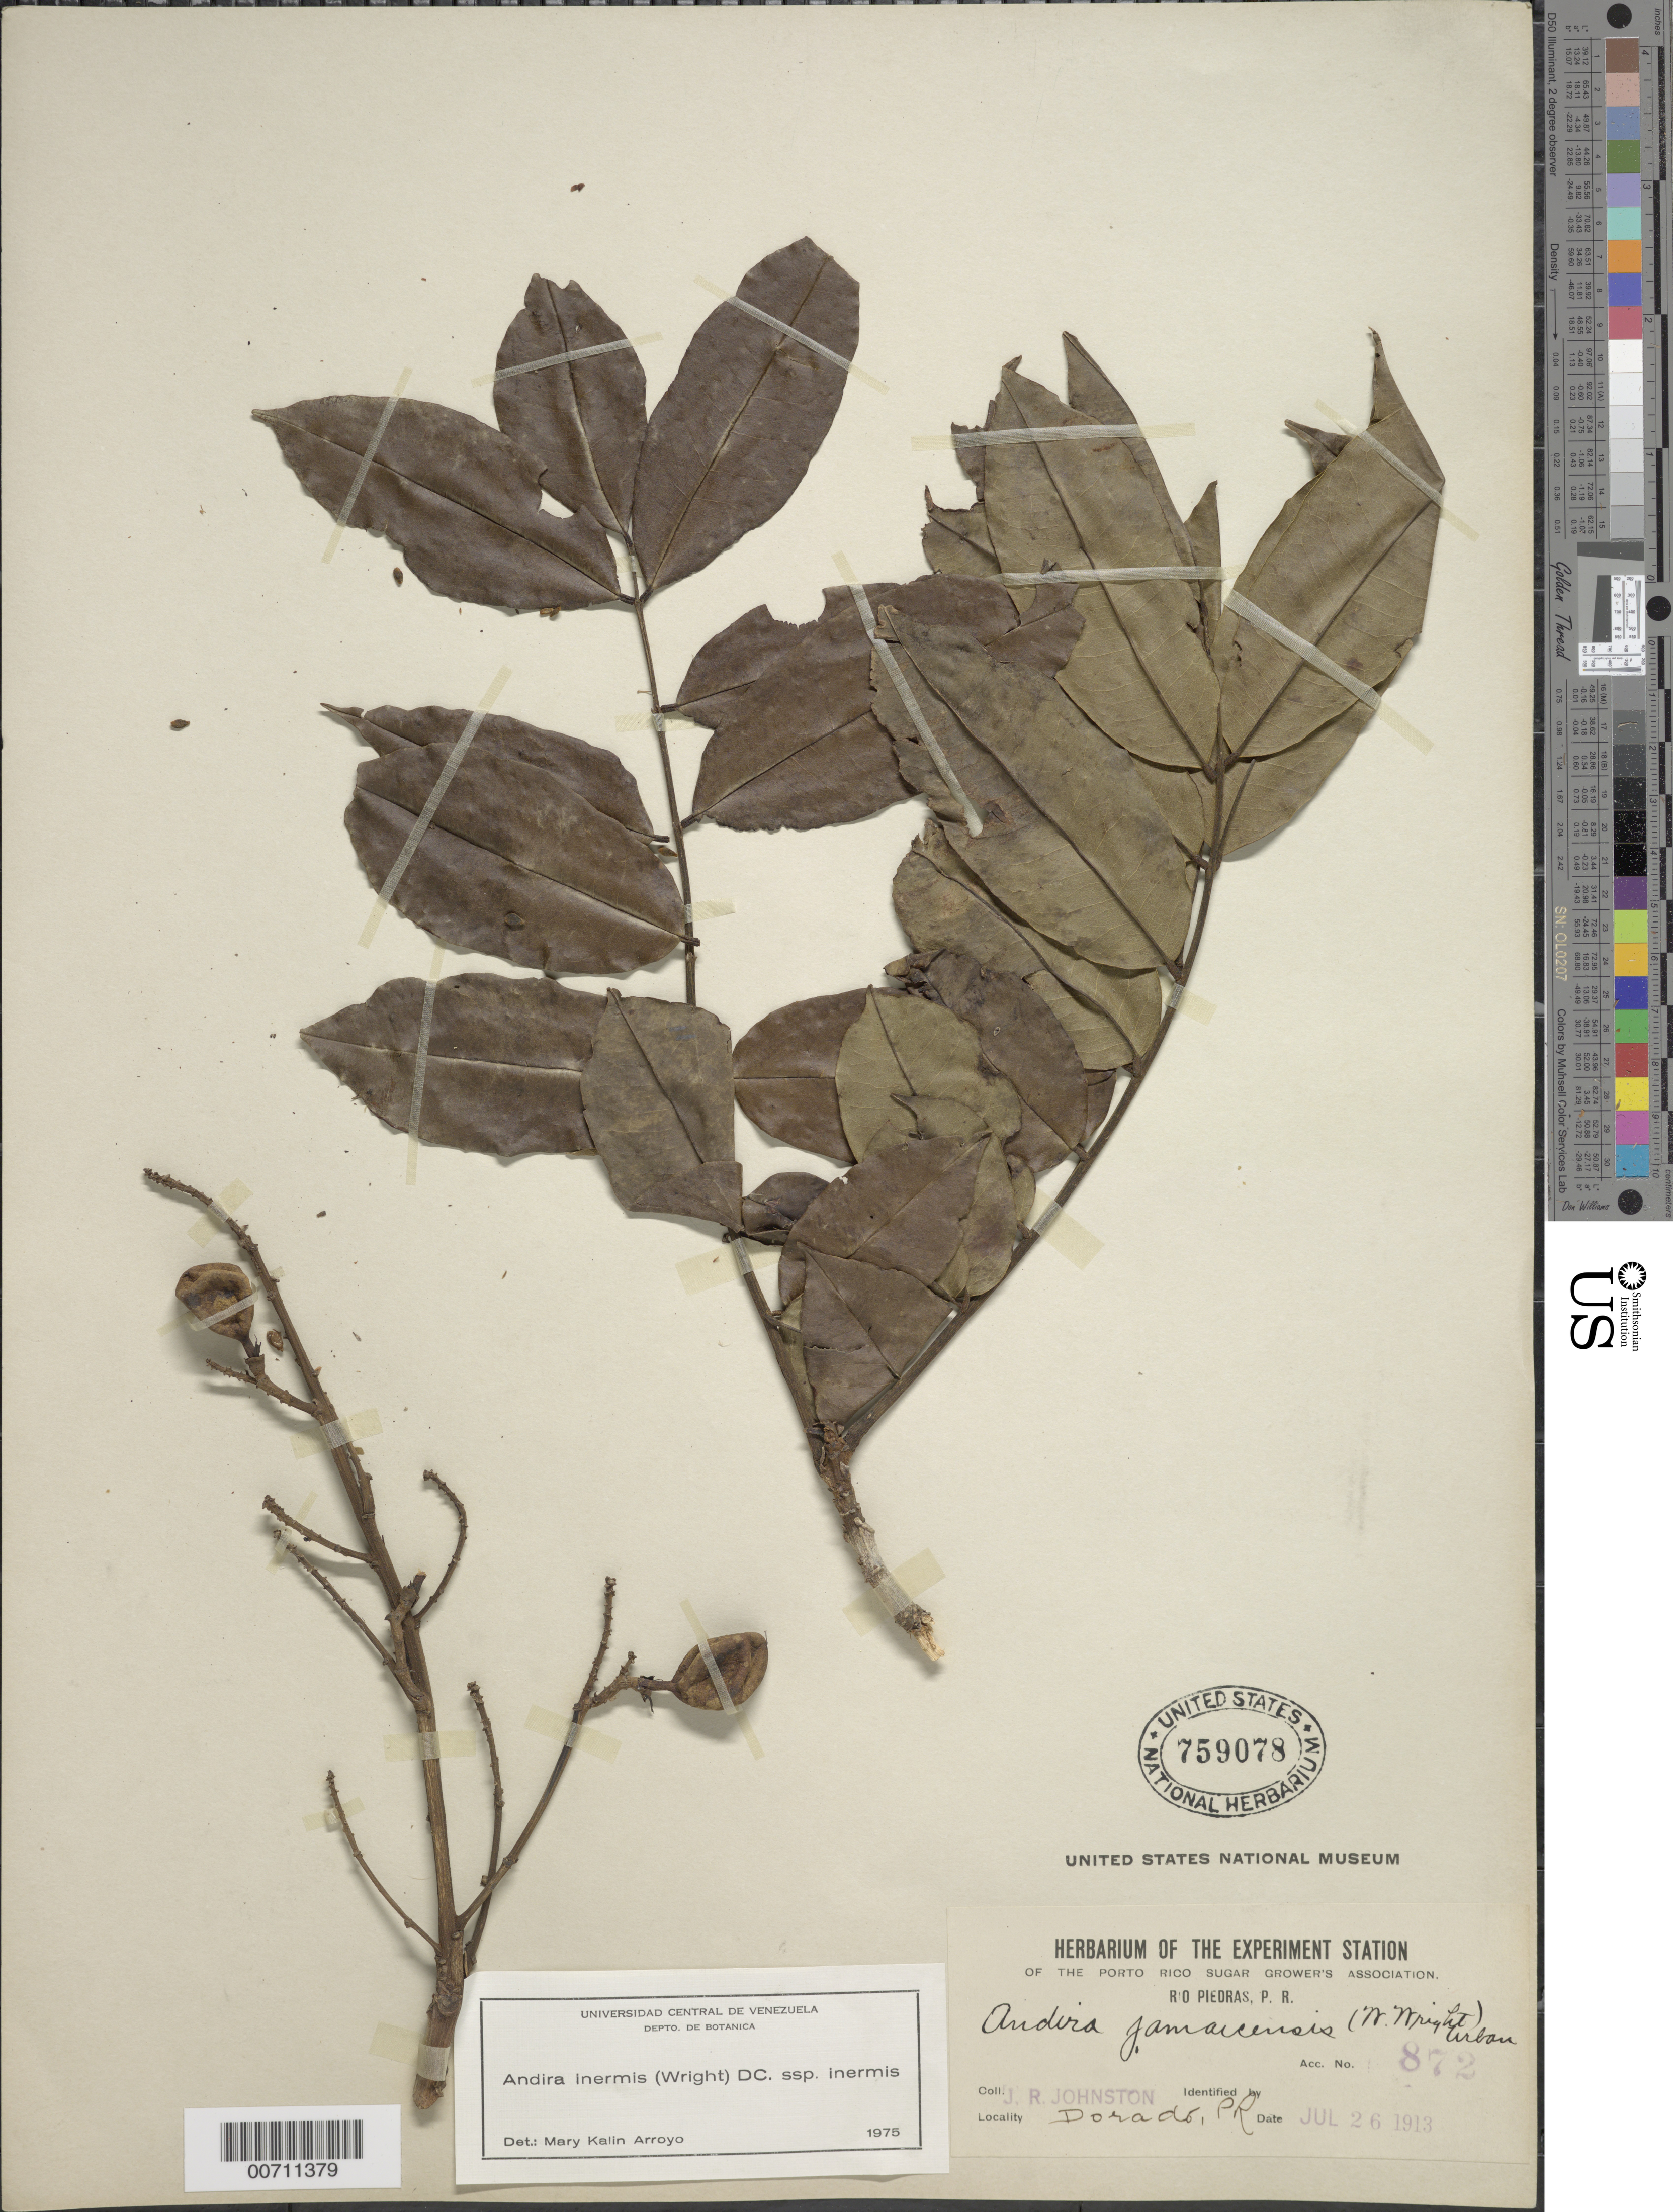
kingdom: Plantae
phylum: Tracheophyta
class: Magnoliopsida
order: Fabales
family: Fabaceae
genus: Andira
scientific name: Andira inermis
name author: (W. Wright) Kunth ex DC.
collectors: J. Johnston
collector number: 872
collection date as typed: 26 Jul 1913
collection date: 1913-07-26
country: Puerto Rico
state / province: Rio Piedras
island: Greater Antilles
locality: Dorado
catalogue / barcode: US 759078